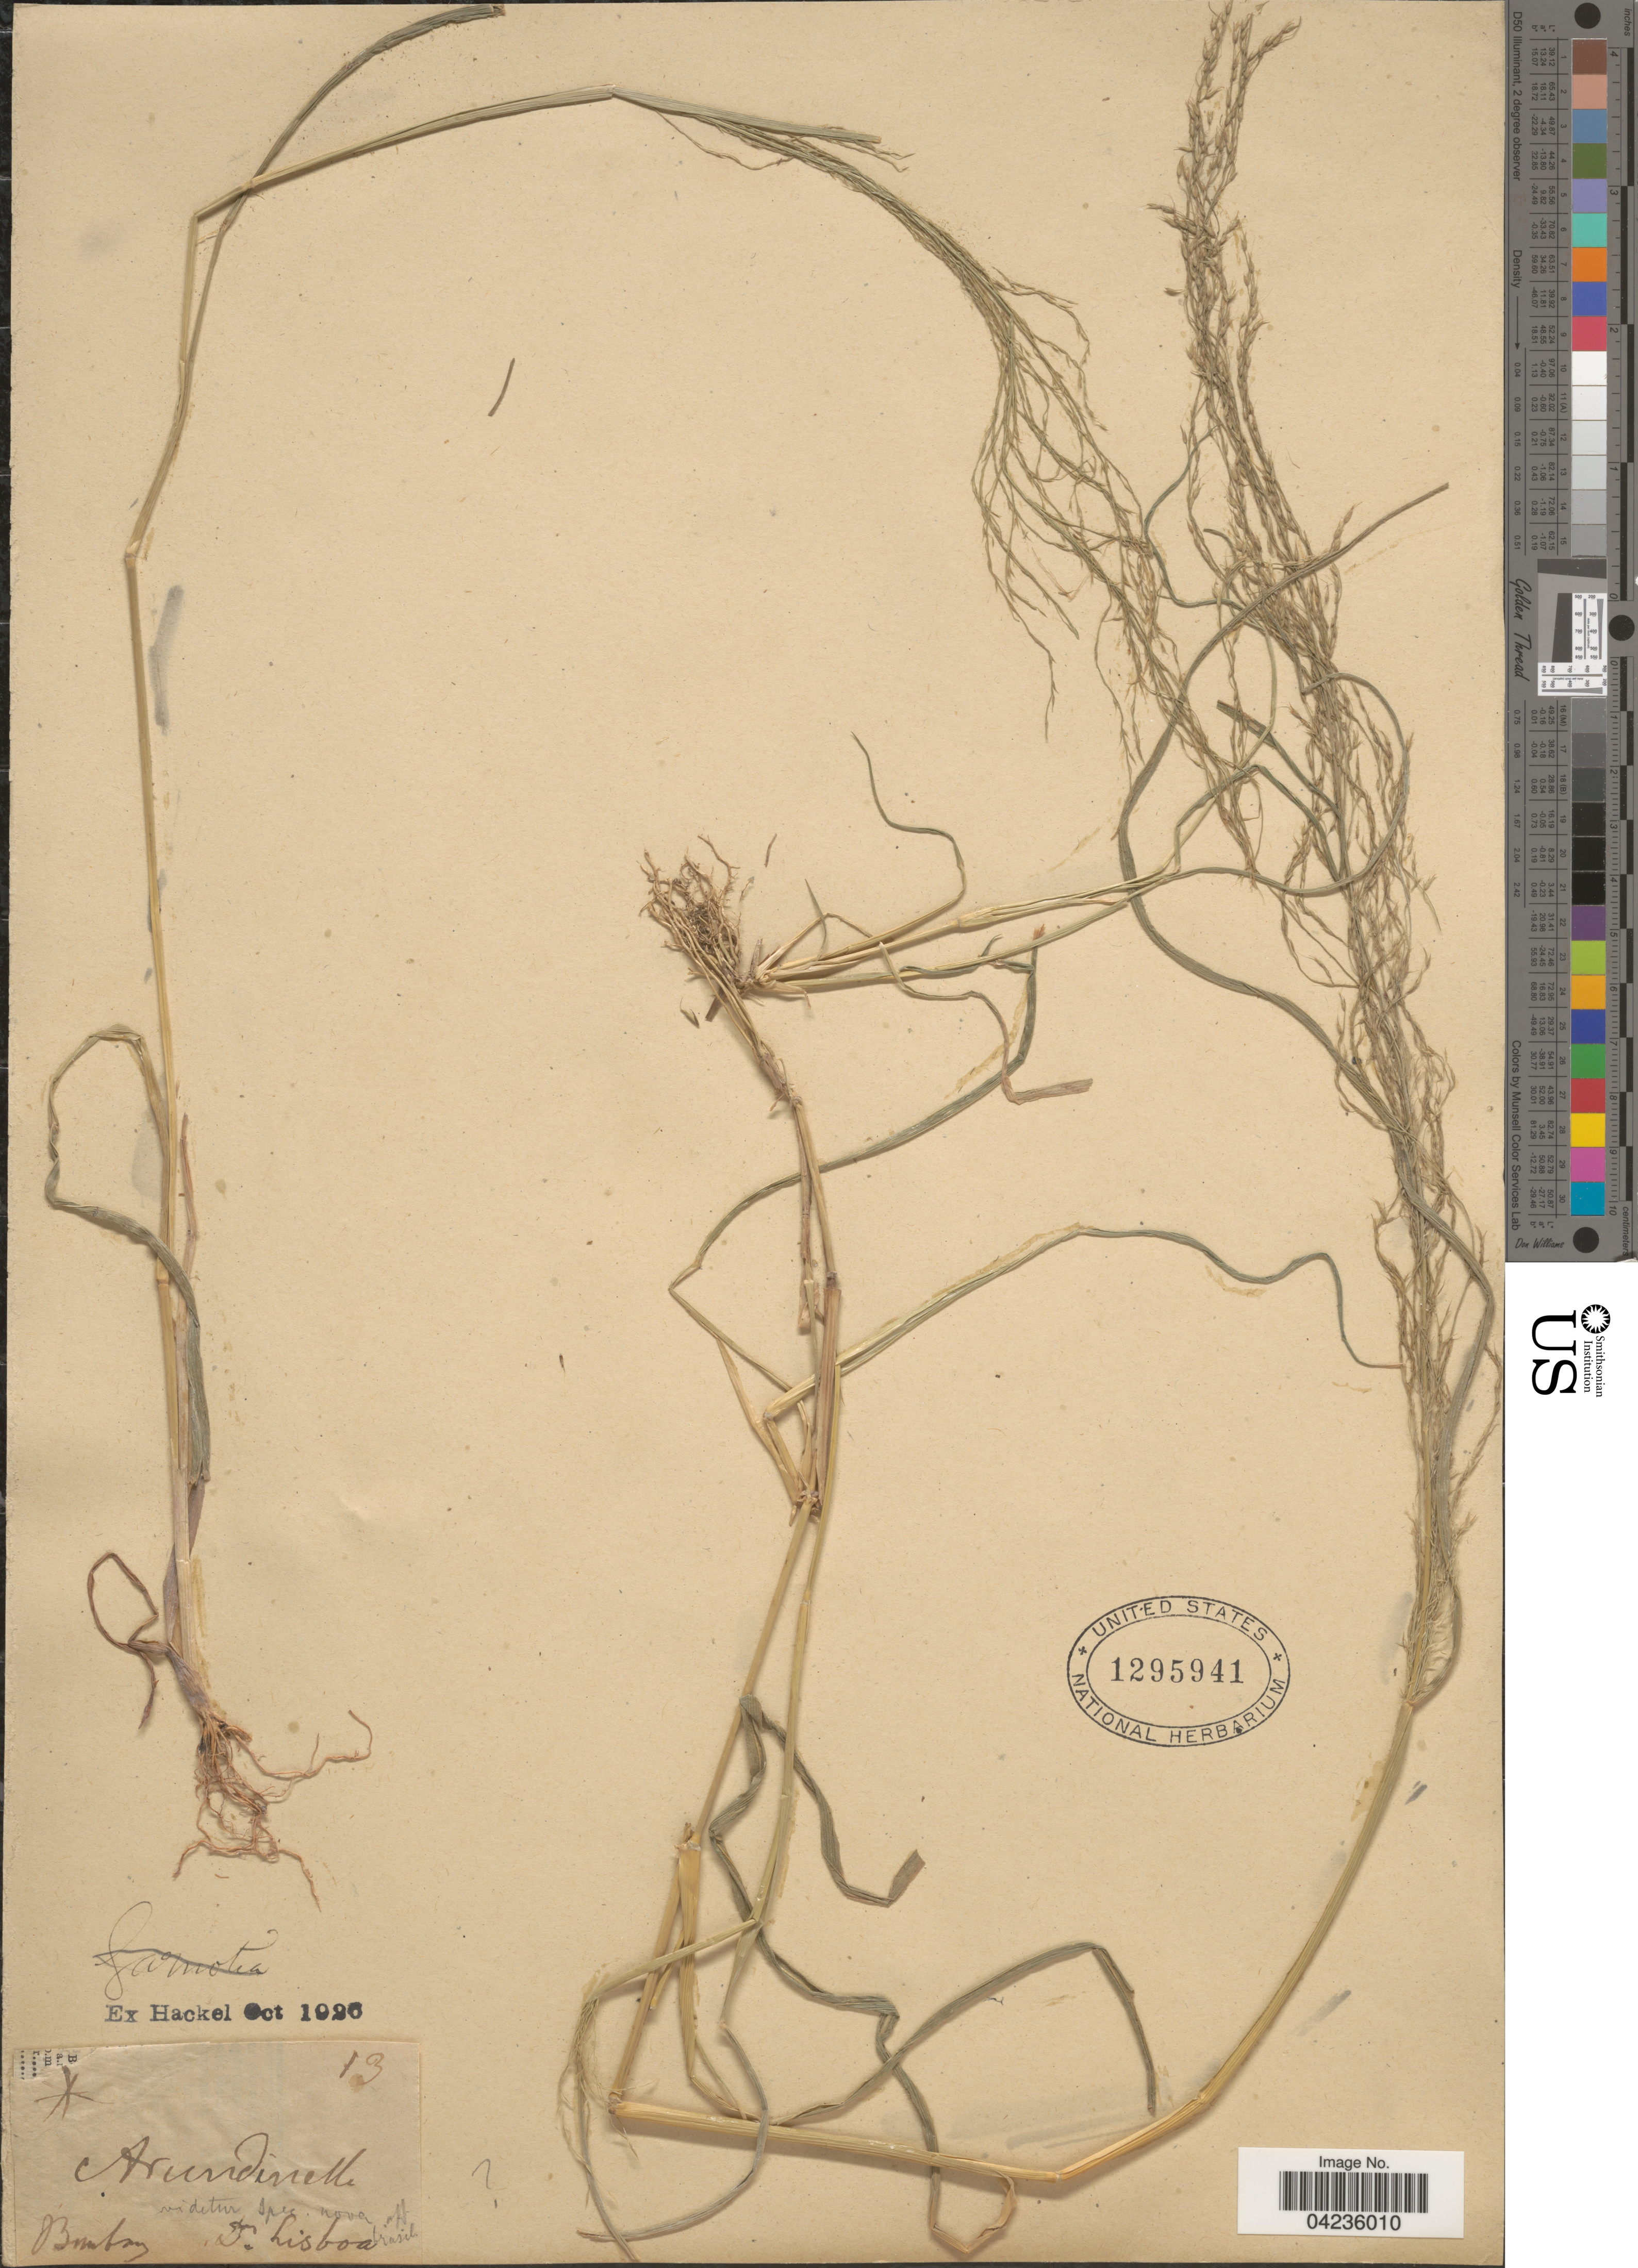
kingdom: Plantae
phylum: Tracheophyta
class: Liliopsida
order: Poales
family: Poaceae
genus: Arundinella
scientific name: Arundinella nepalensis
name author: Trin.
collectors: Lisboa, --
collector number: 13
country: India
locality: Bombay.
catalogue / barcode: US 1295941